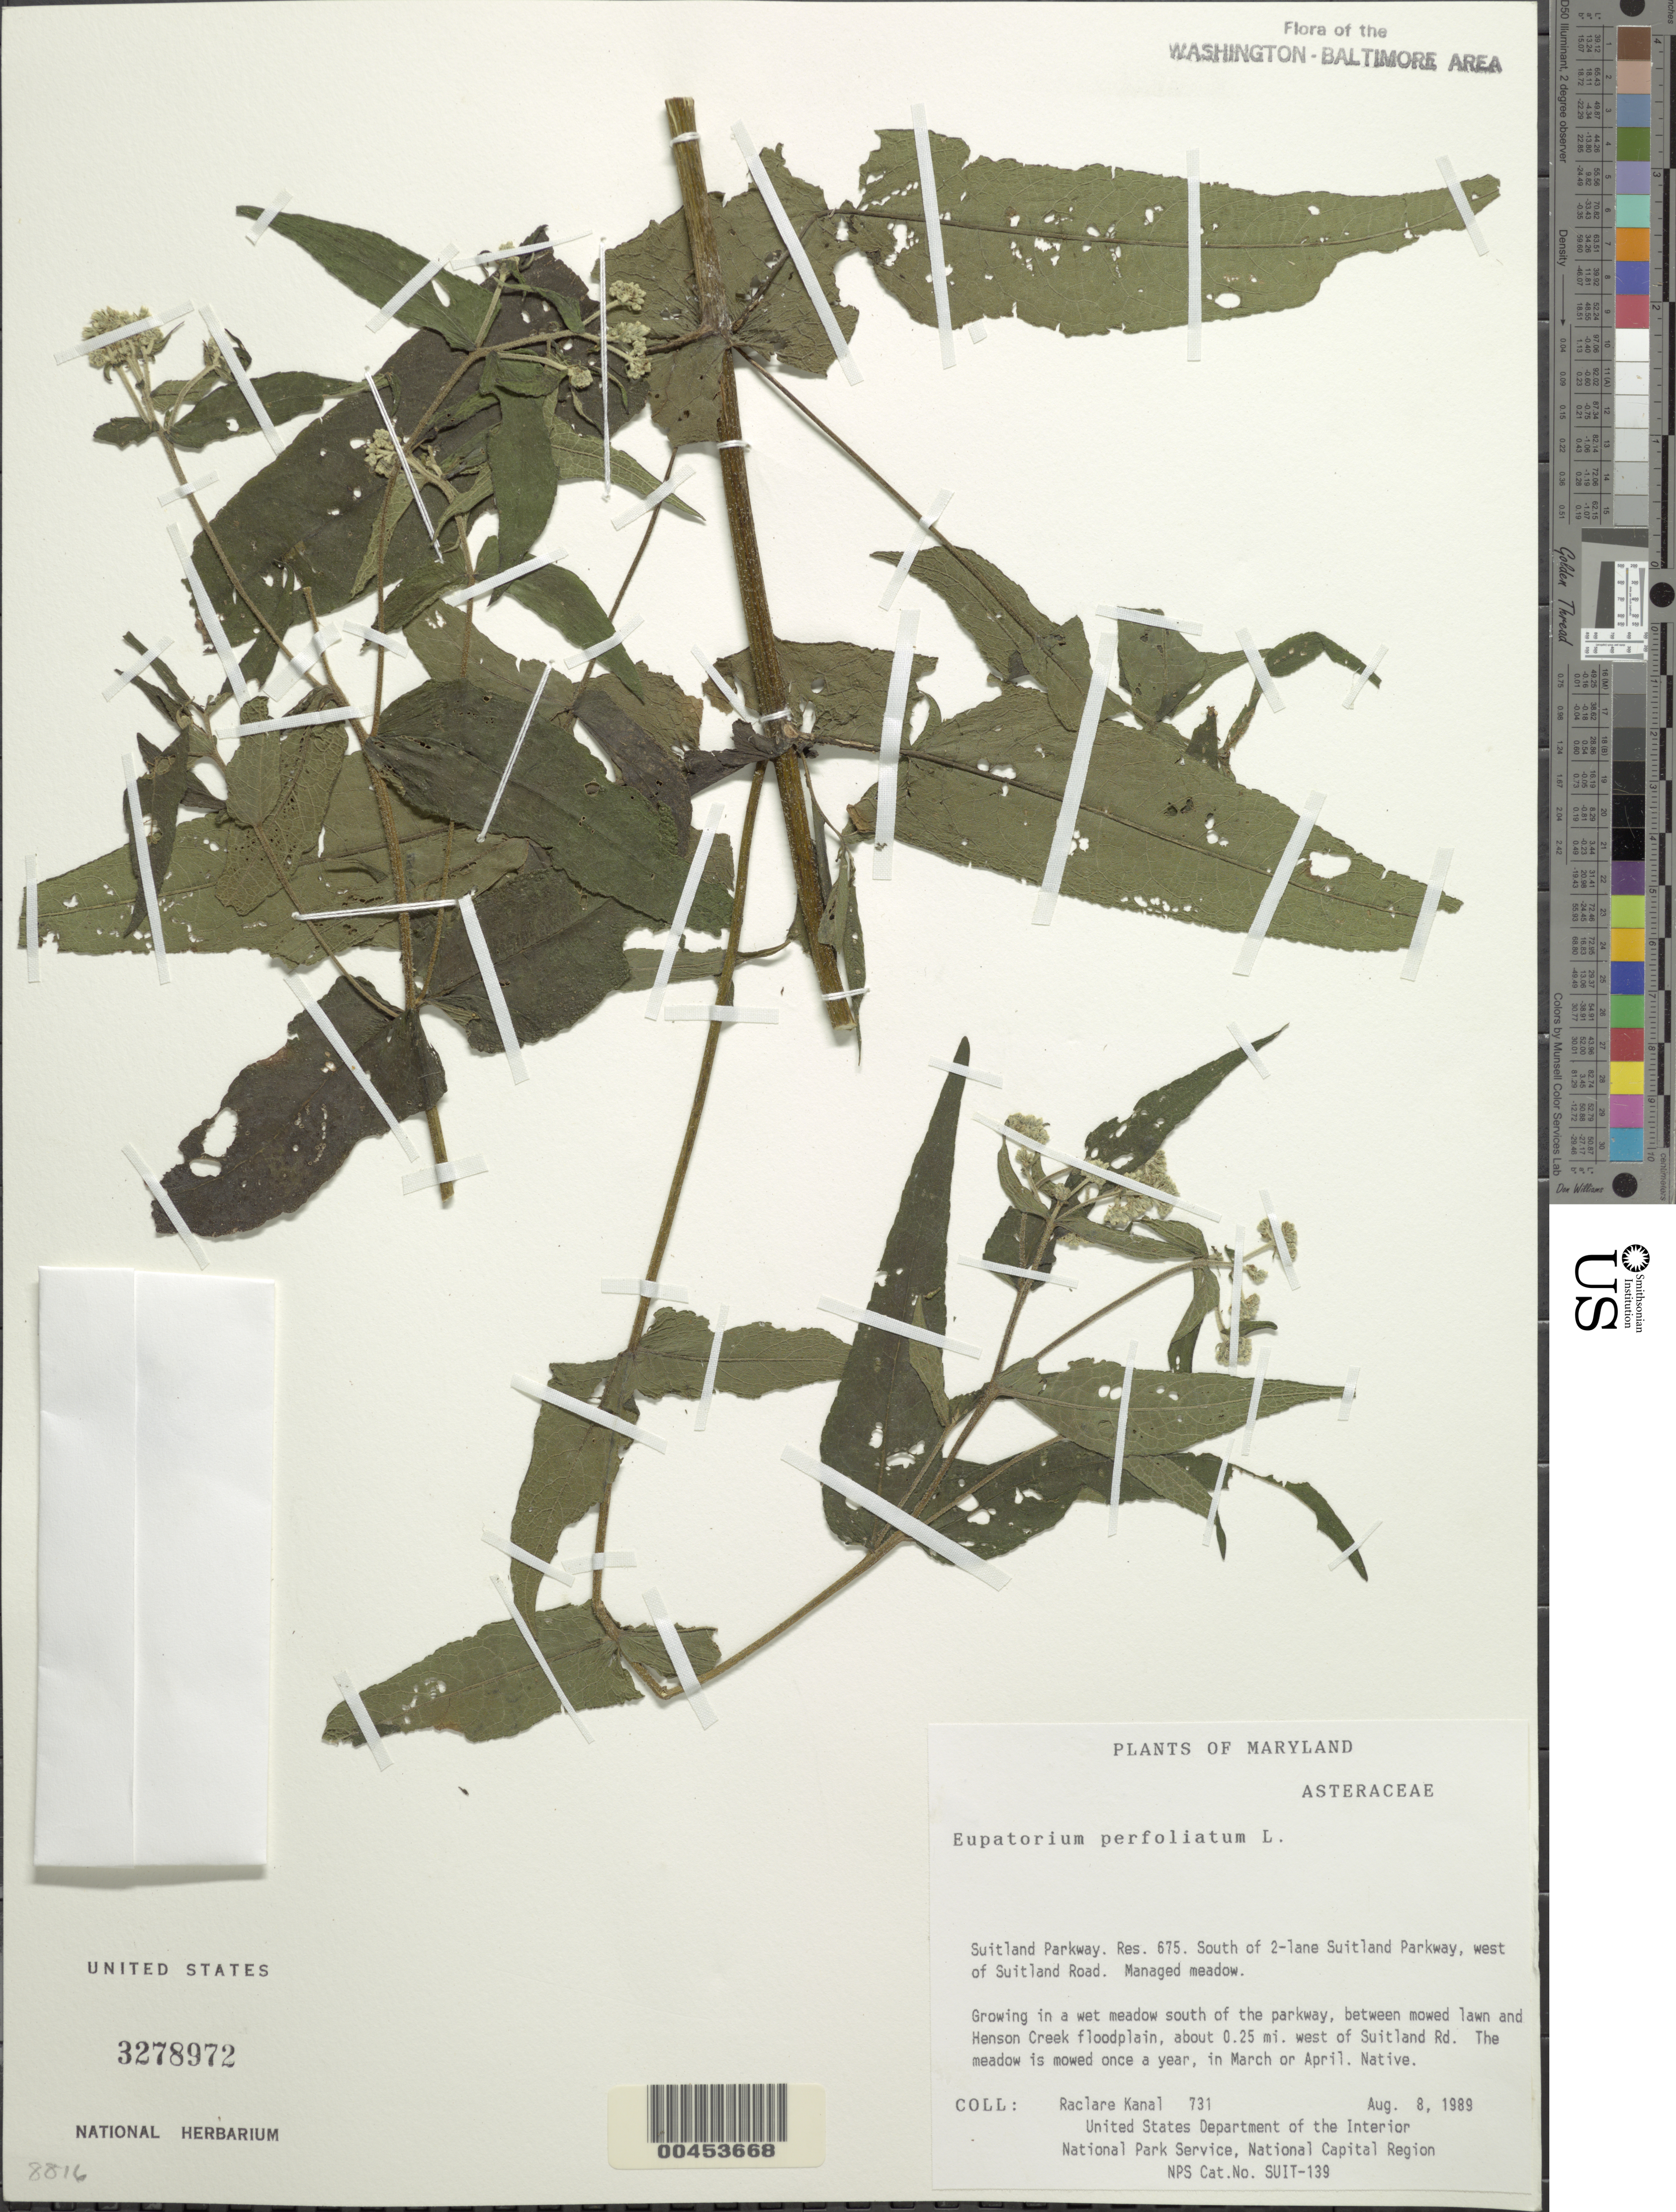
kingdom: Plantae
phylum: Tracheophyta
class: Magnoliopsida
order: Asterales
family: Asteraceae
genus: Eupatorium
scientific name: Eupatorium perfoliatum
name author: L.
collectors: R. Kanal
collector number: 731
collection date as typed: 08 Aug 1989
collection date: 1989-08-08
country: United States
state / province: Maryland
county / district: Prince George's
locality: Suitland Parkway, Res 675, S of 2-lane Suitland Parkway, W of Suitland Road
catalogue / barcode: US 3278972